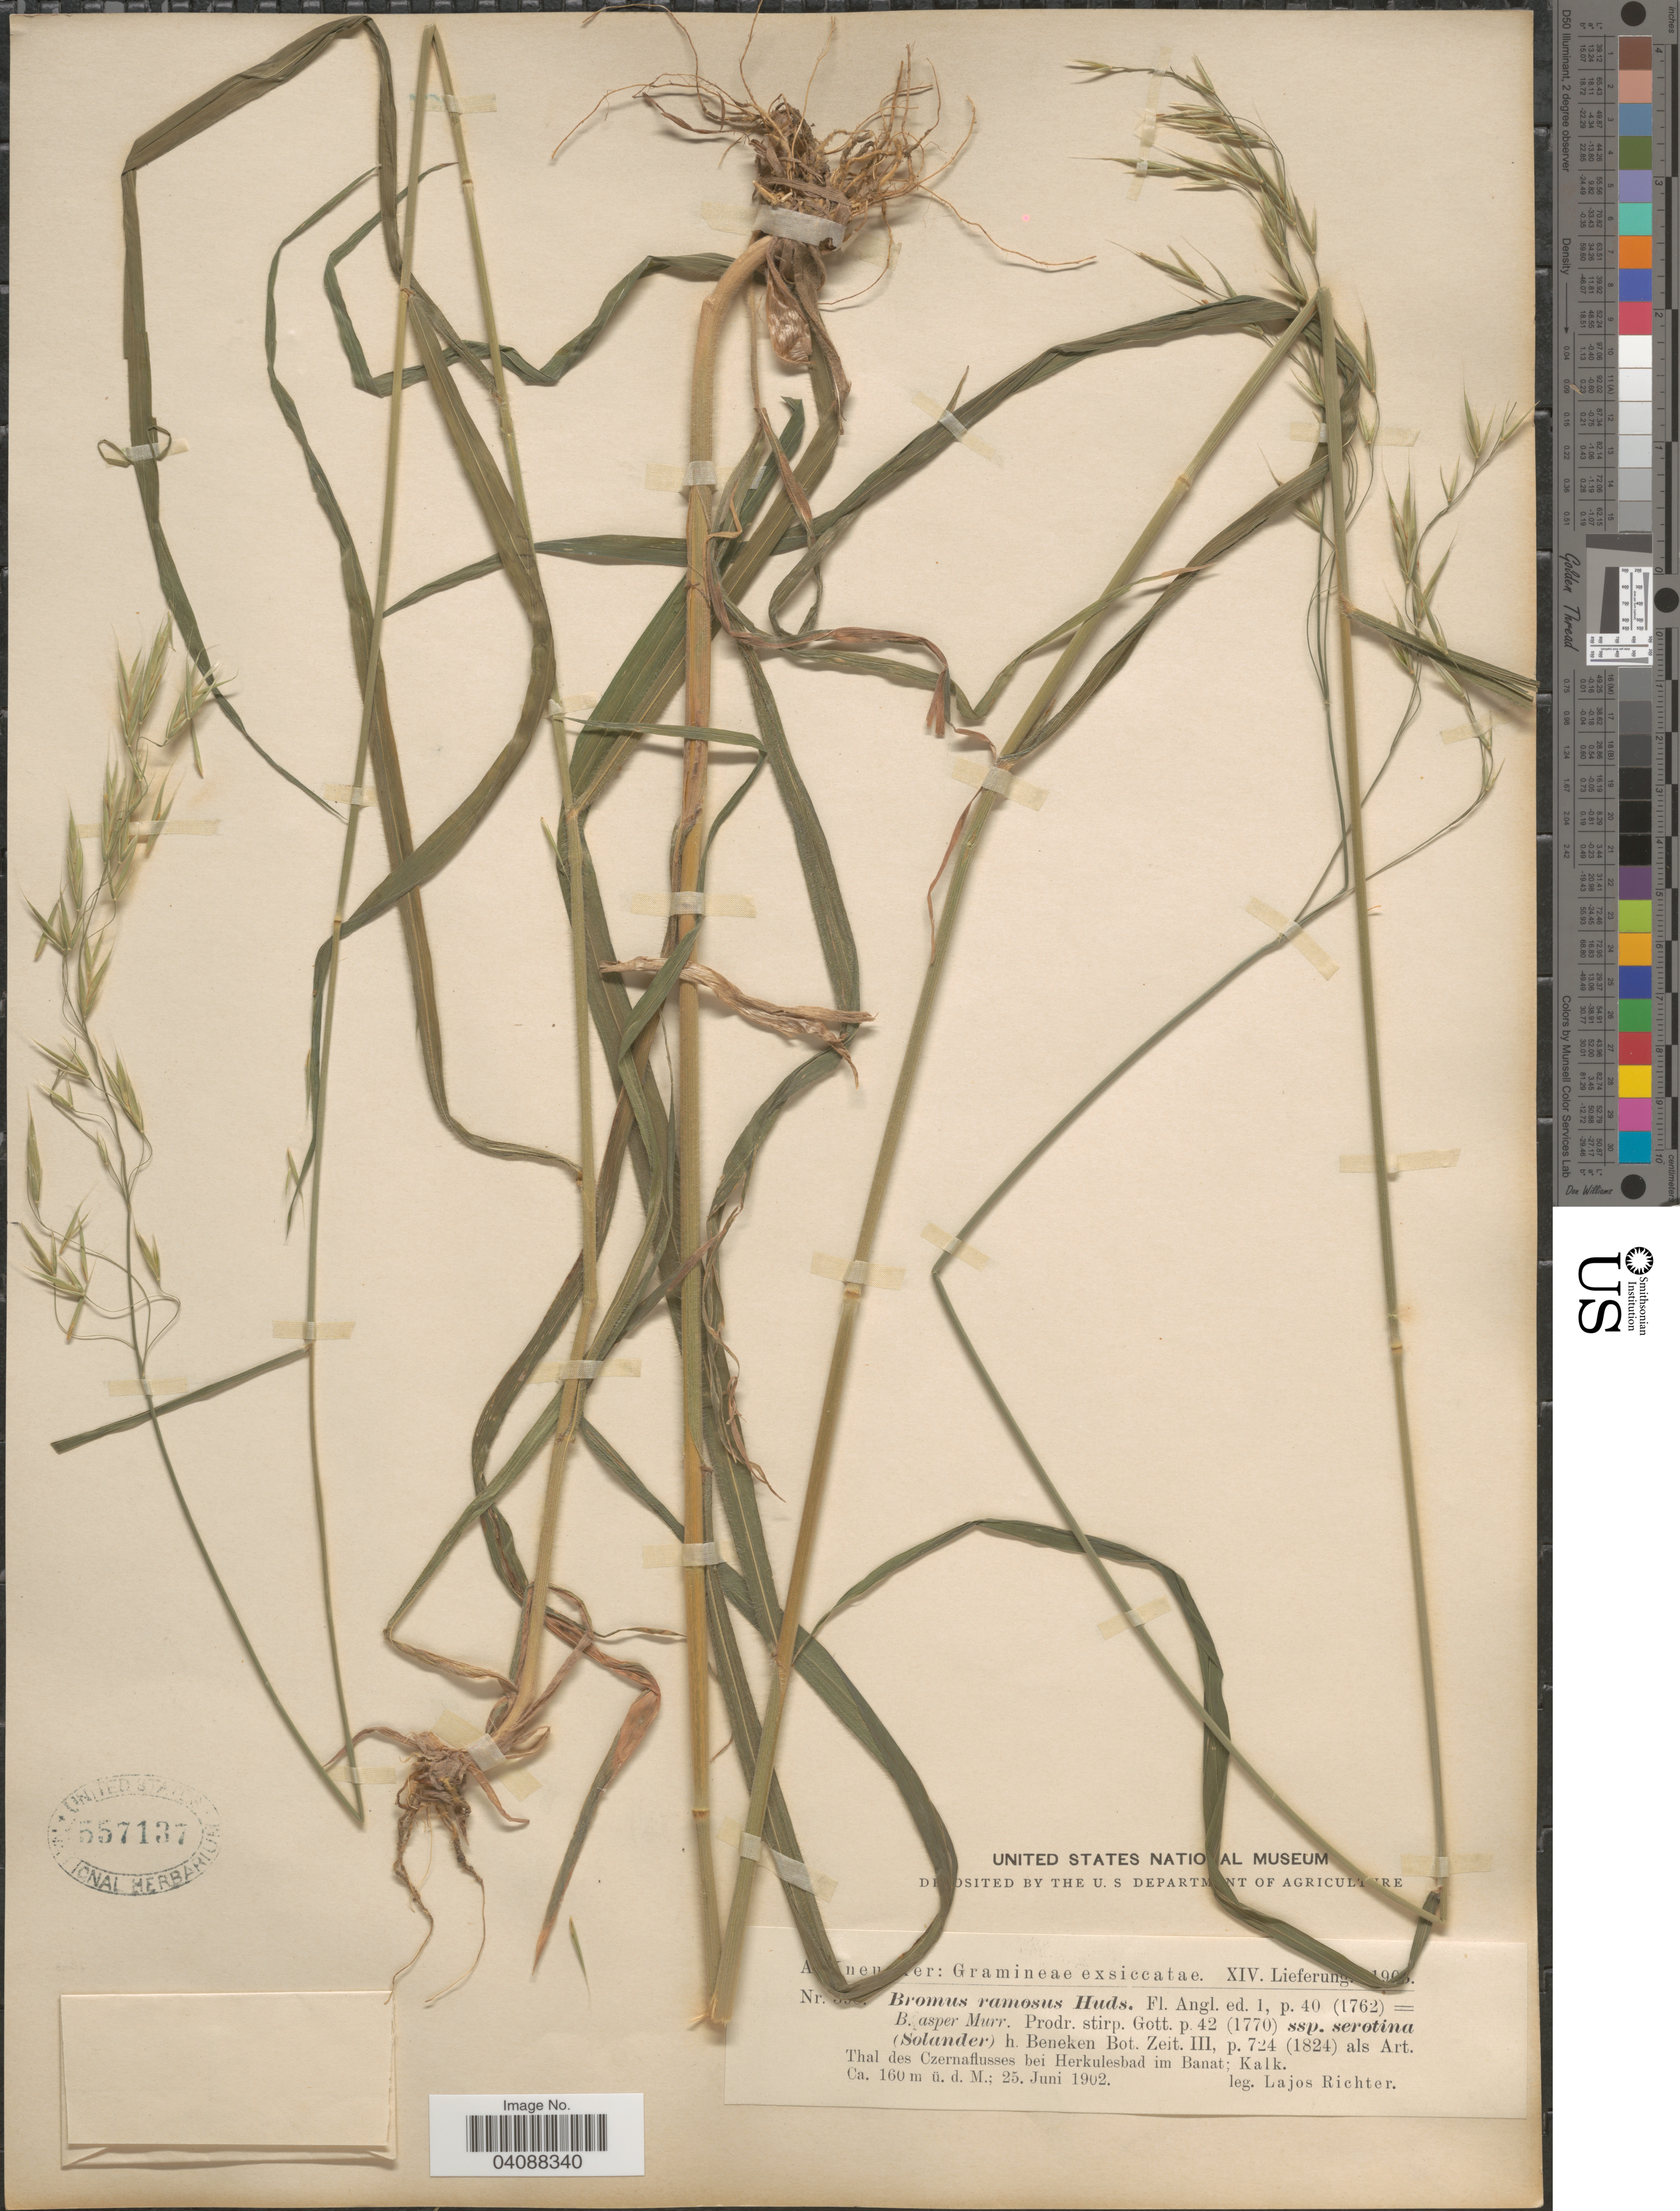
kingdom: Plantae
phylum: Tracheophyta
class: Liliopsida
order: Poales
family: Poaceae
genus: Bromus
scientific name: Bromus ramosus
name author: Huds.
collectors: L. Richter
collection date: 1902-06-25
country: Romania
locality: Thal des Czernaflusses bei Herkulesbad im Banat; Kalk.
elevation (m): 160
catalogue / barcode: US 557137